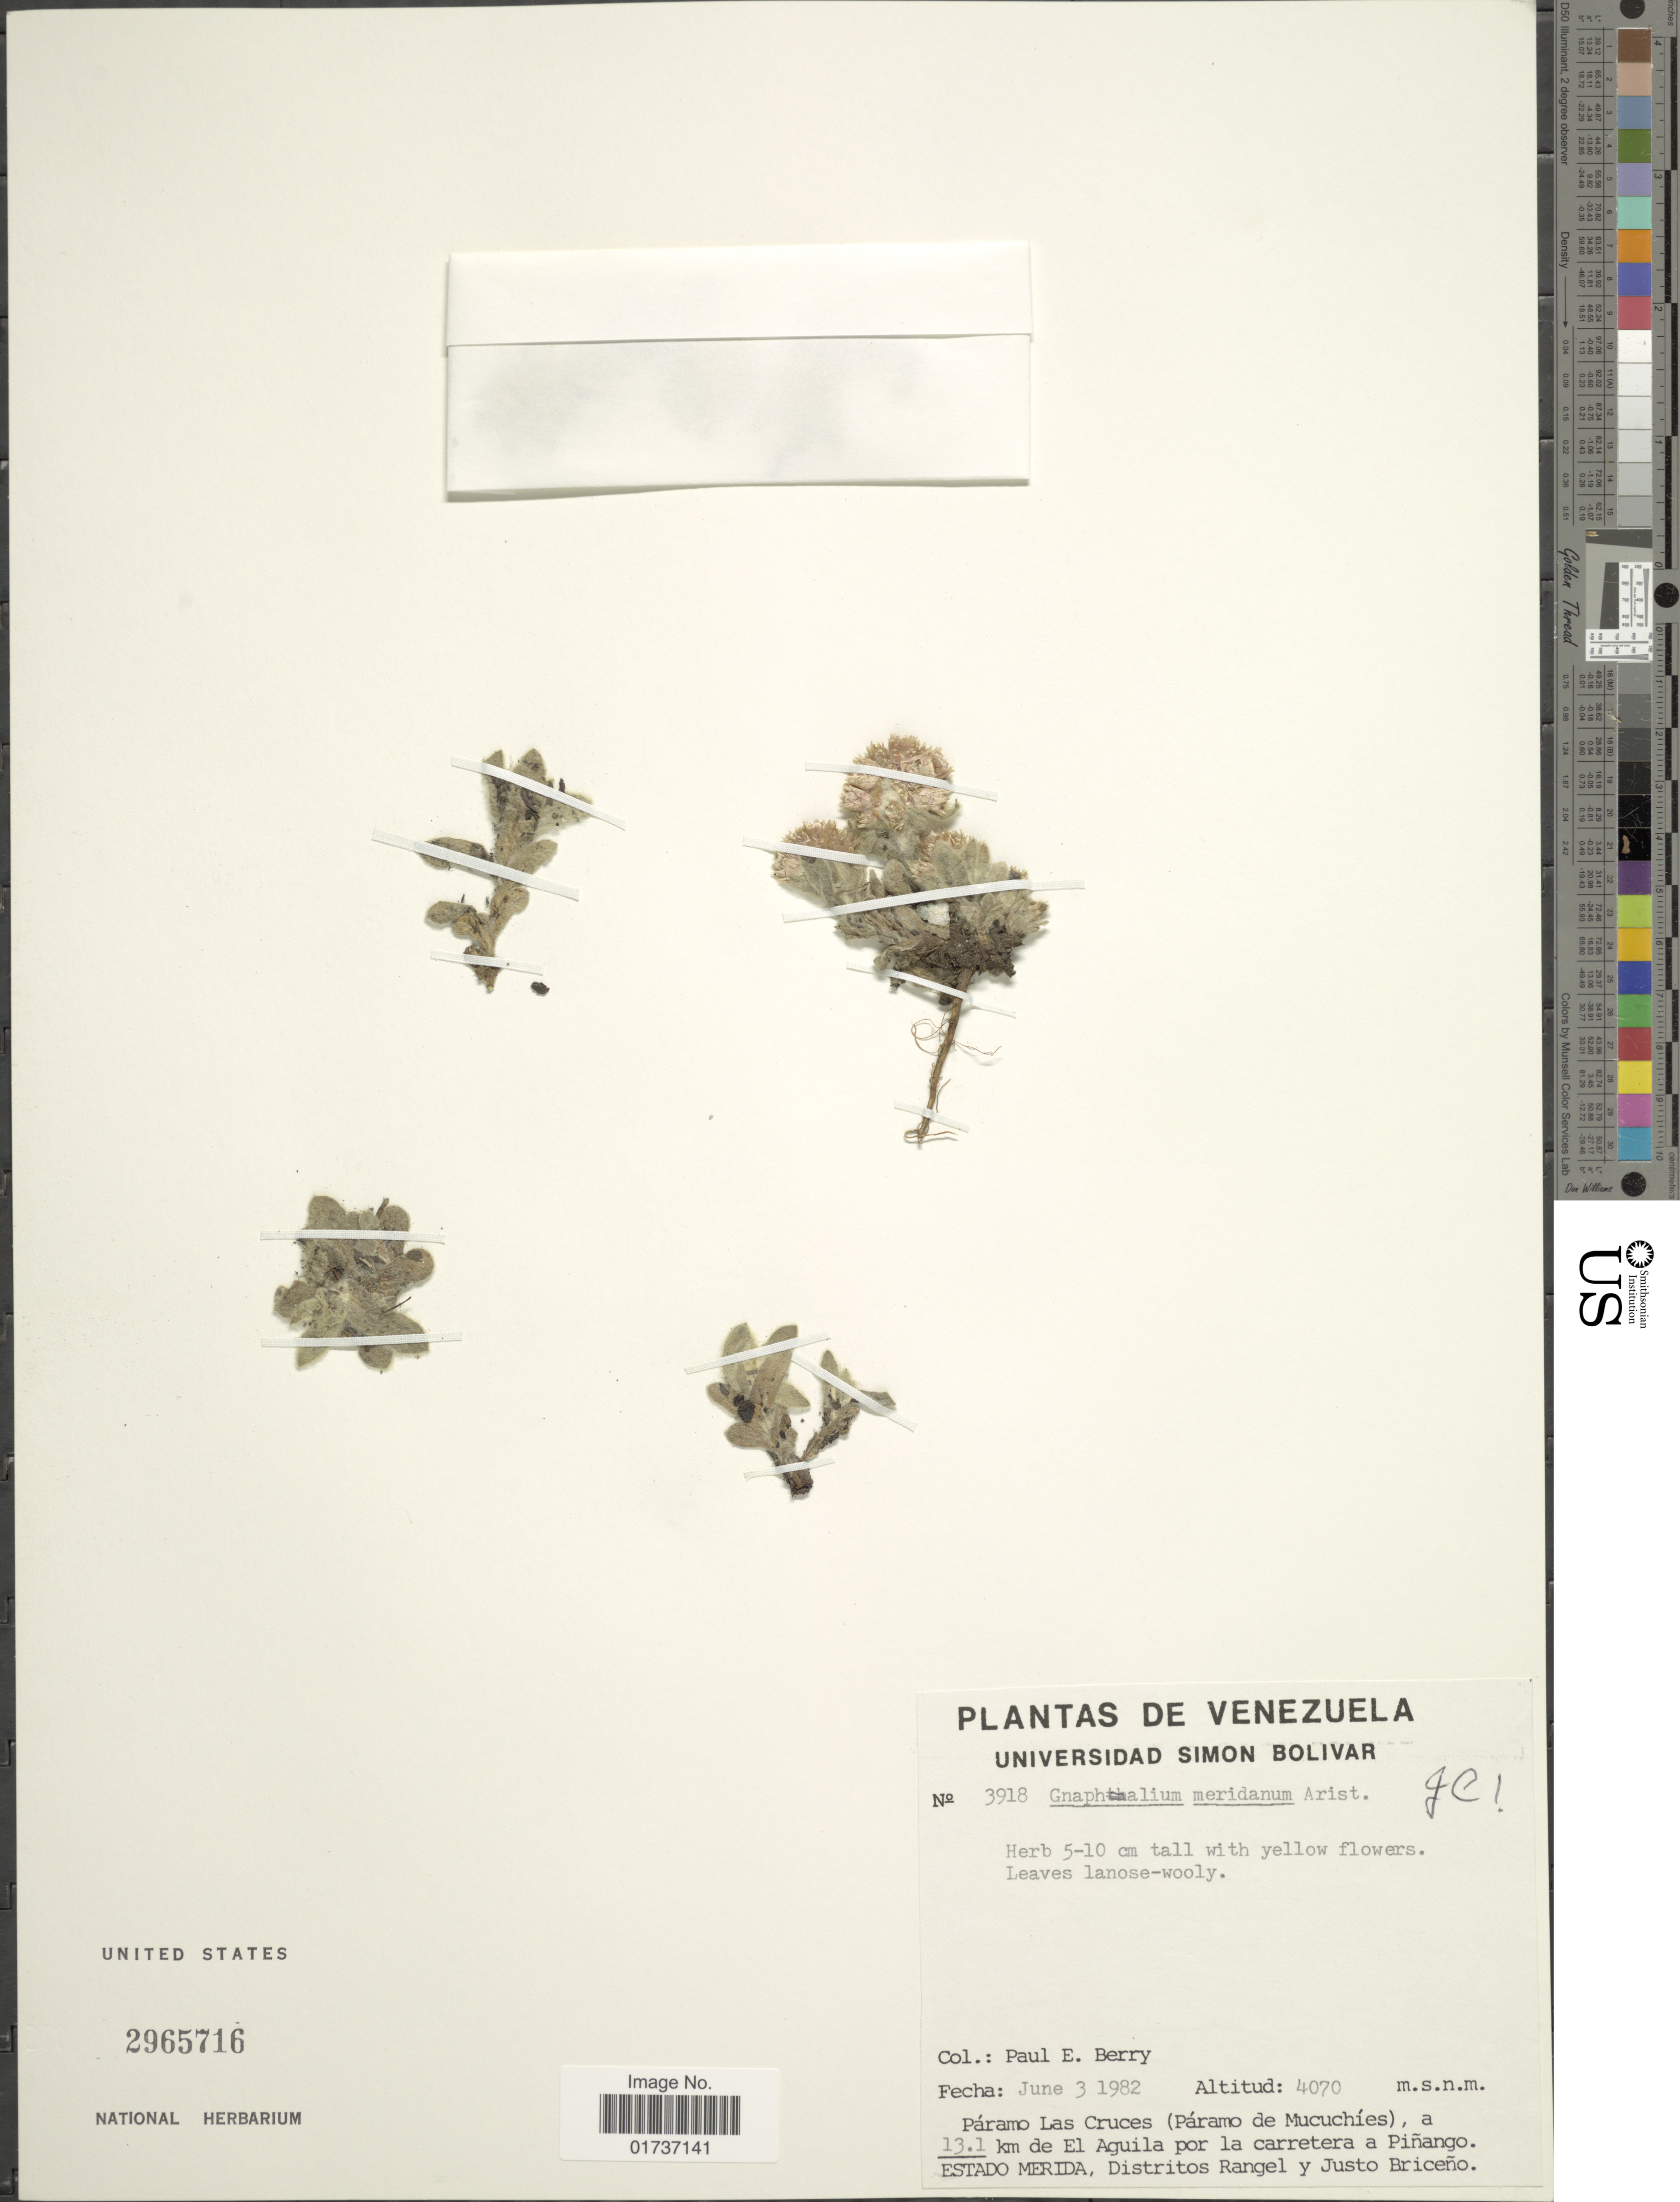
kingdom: Plantae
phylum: Tracheophyta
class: Magnoliopsida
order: Asterales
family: Asteraceae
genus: Gnaphalium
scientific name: Gnaphalium meridanum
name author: Aristeg.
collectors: P. E. Berry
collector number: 3918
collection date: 1982-06-03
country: Venezuela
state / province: Mérida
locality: Páramo Las Cruces (Páramo de Nucuchíes), a 13.1 km de El Aguila por la carretera a Piñango, Distritos Rangel y Justo Briceño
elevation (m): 4070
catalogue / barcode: US 2965716